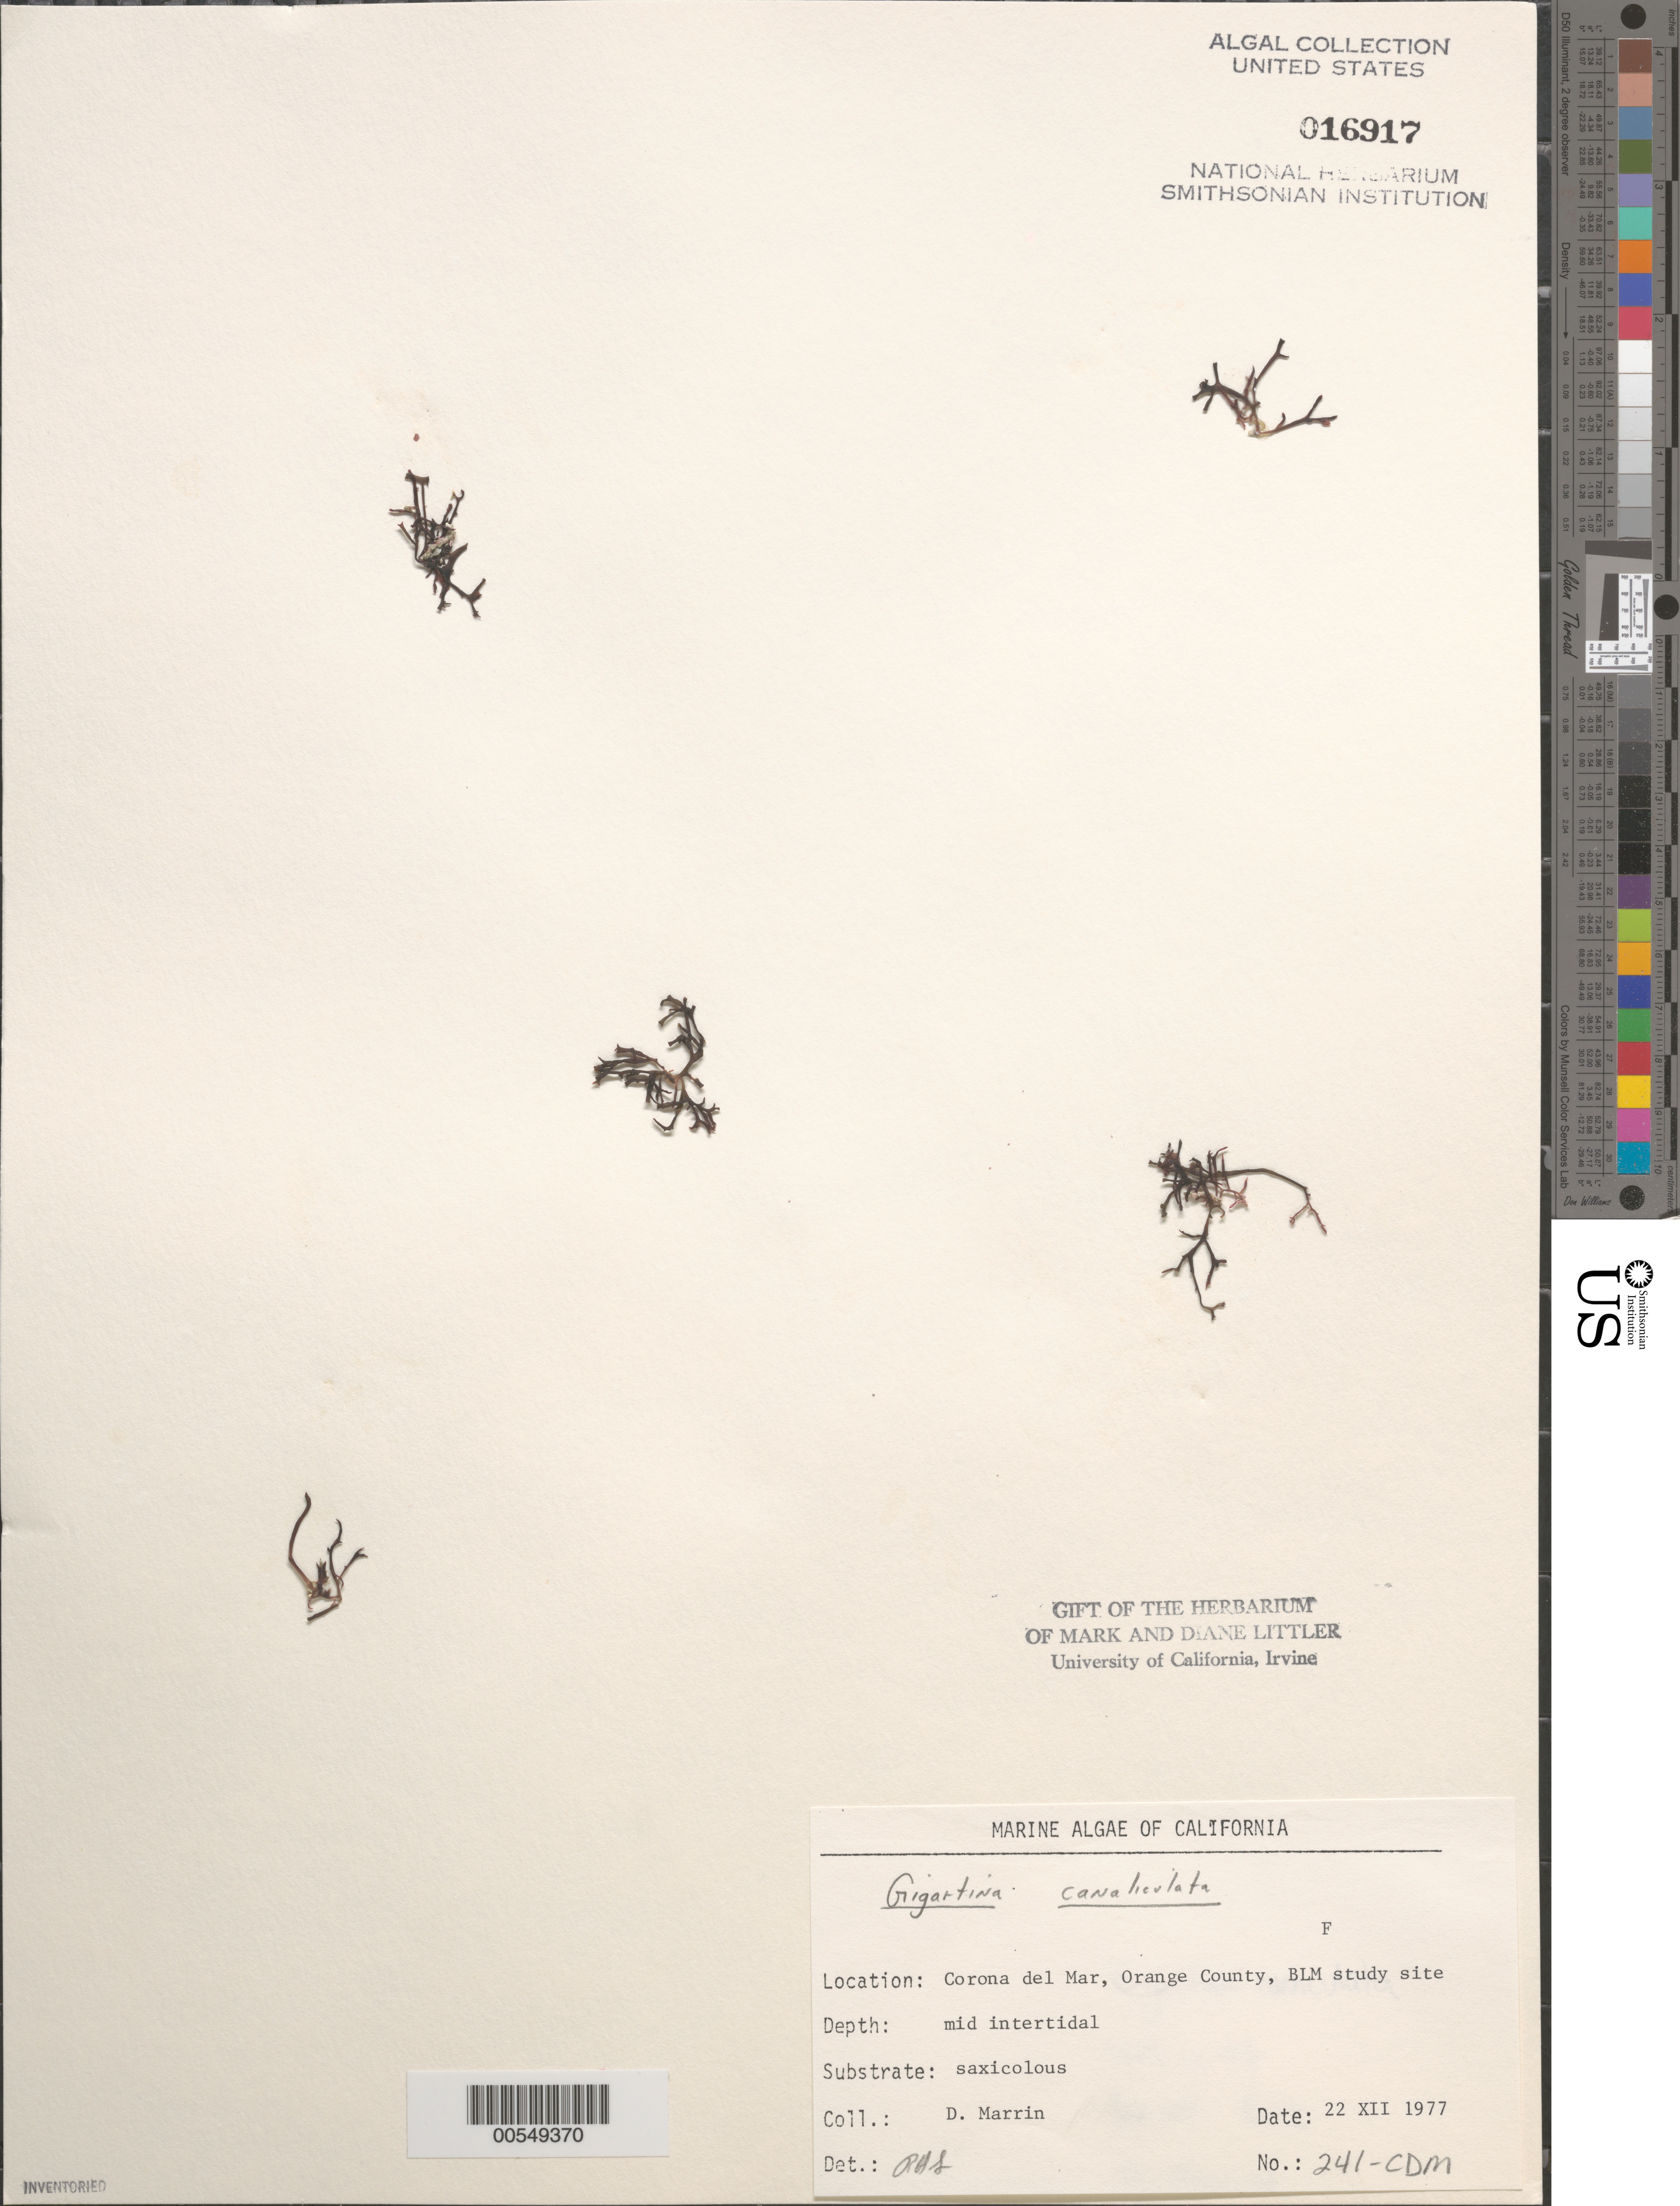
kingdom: Plantae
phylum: Rhodophyta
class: Florideophyceae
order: Gigartinales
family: Gigartinaceae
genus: Chondracanthus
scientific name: Chondracanthus canaliculatus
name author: (Harv.) Guiry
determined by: Algae name updating Project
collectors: D. Marrin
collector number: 241-cdm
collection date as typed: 22 Dec 1977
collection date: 1977-12-22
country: United States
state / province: California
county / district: Orange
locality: Corona del Mar, mouth of Morning Canyon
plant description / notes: BLM-SOCALBIGHT Rocky Intertidal Survey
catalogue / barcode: US 16917